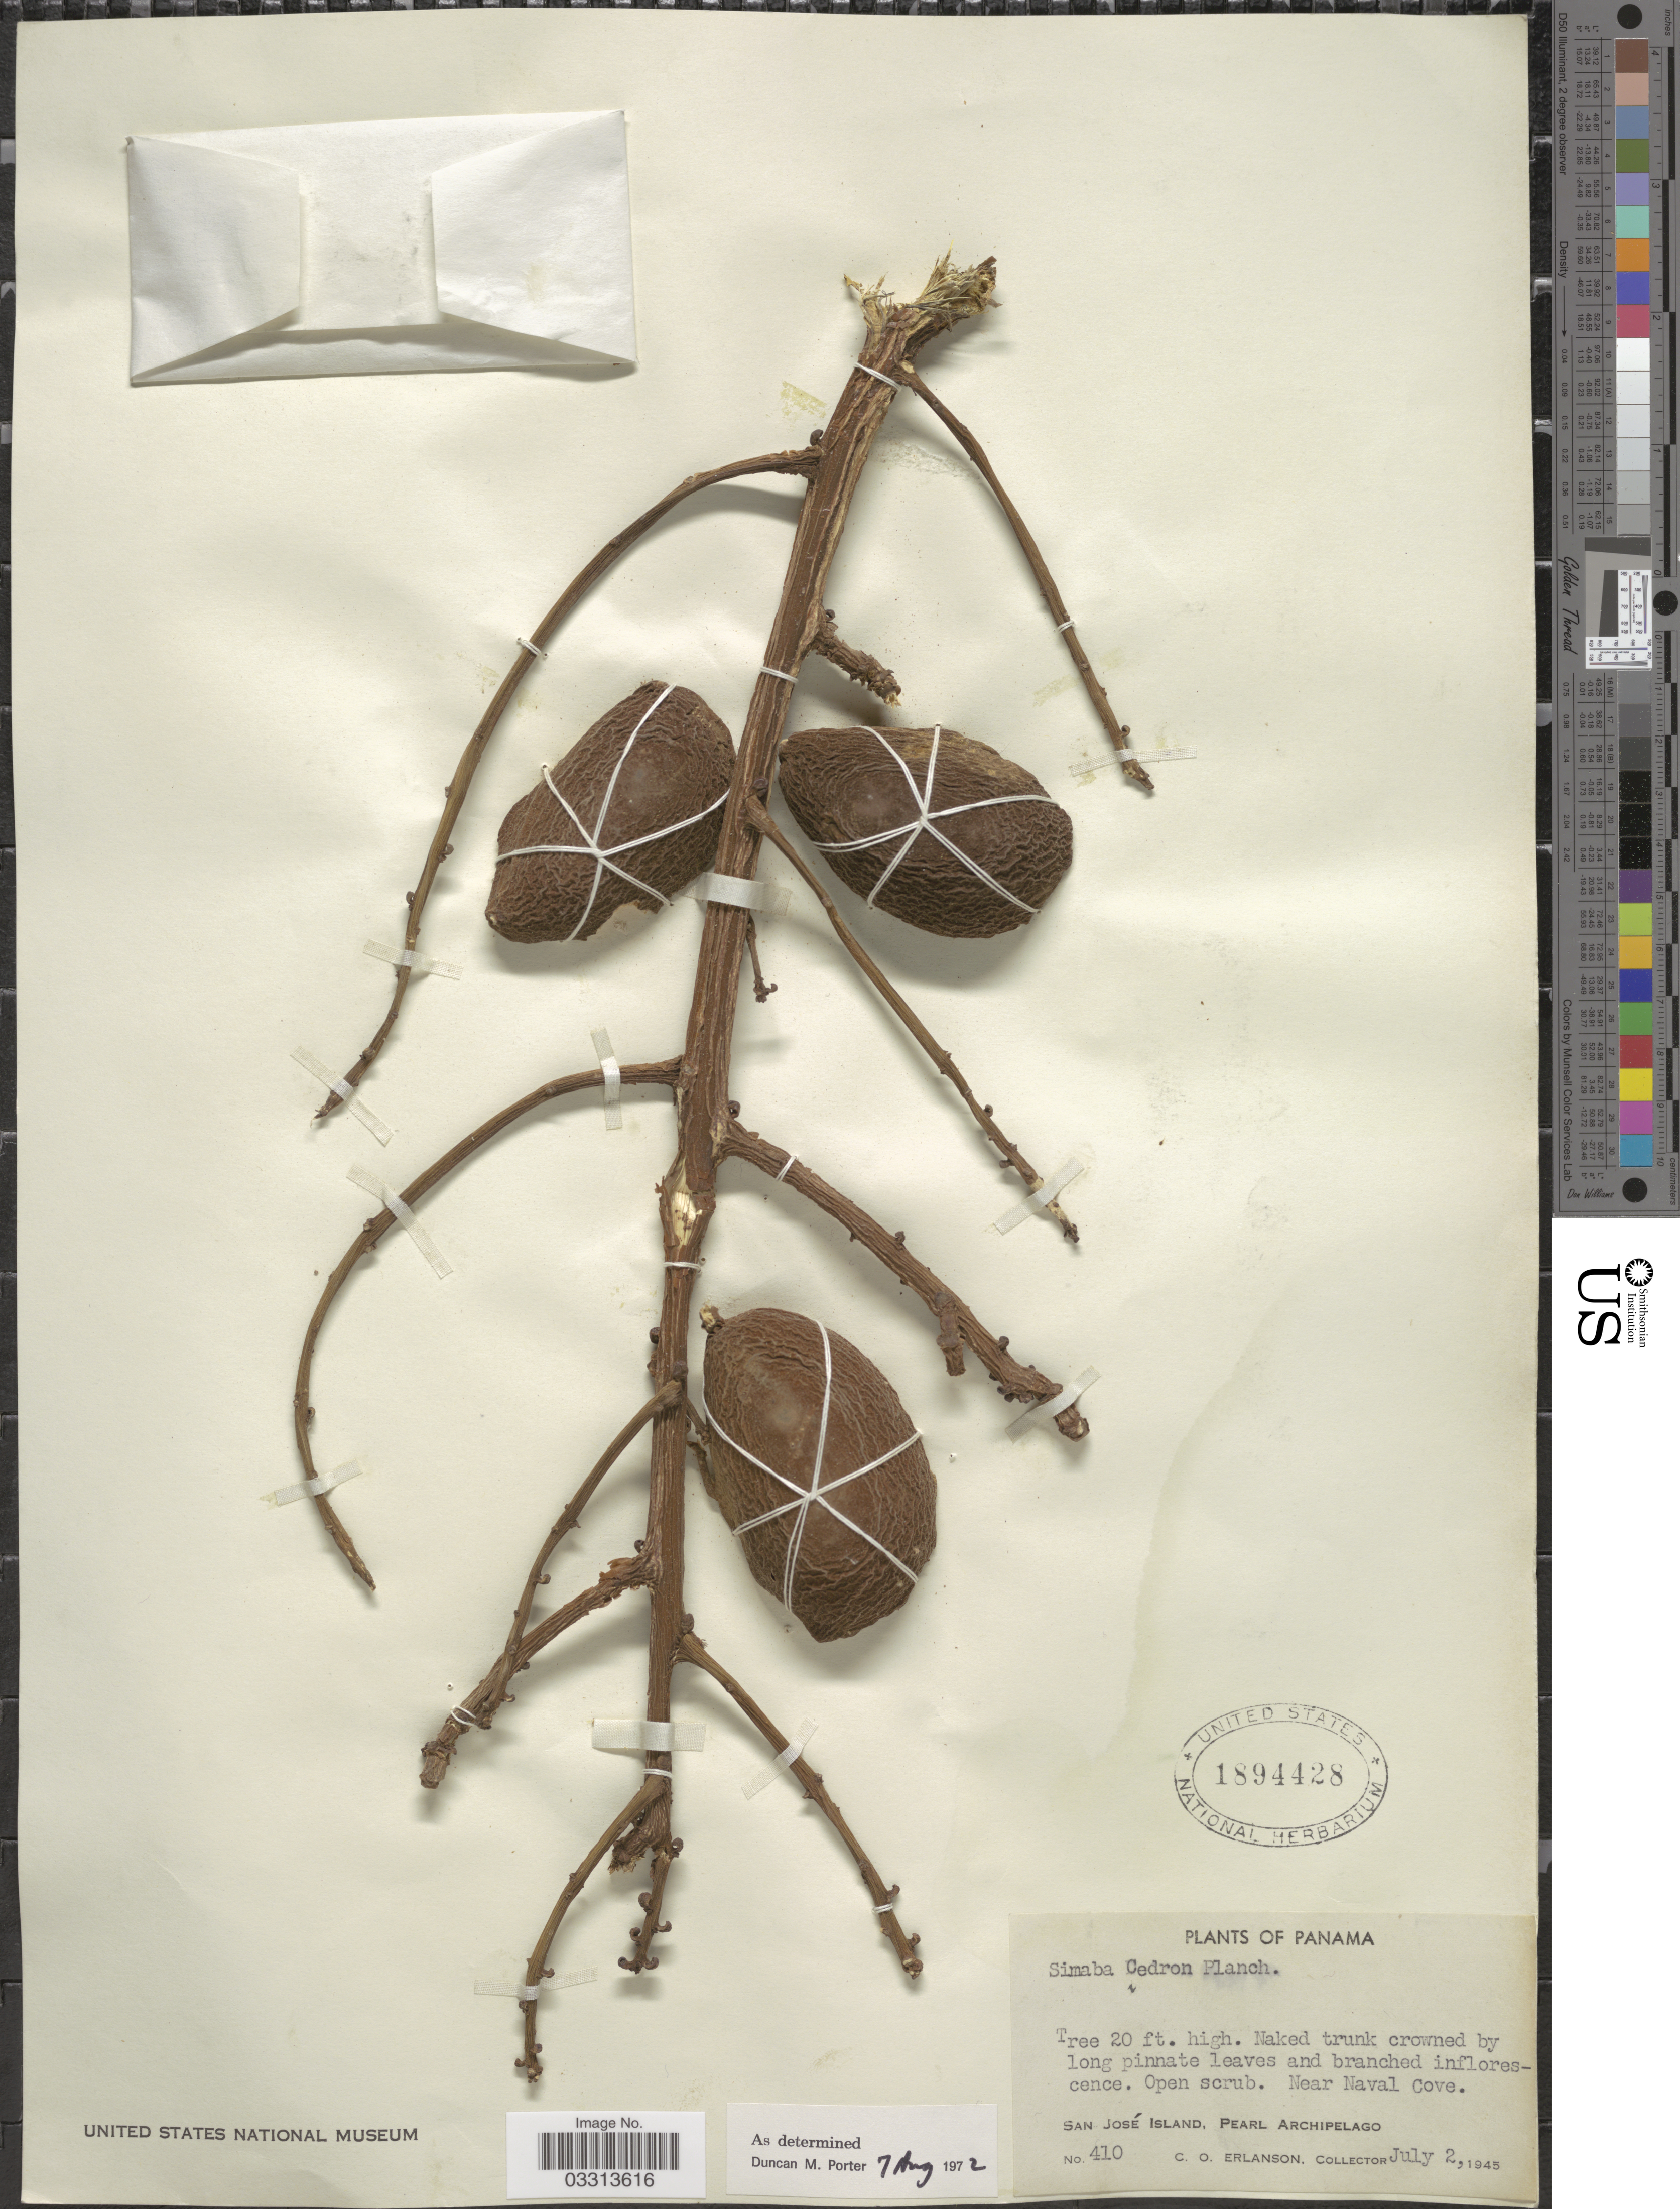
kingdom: Plantae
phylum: Tracheophyta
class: Magnoliopsida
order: Sapindales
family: Simaroubaceae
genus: Homalolepis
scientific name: Homalolepis cedron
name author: (Planch.) Devecchi & Pirani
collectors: C. O. Erlanson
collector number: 410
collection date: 1945-07-02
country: Panama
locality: Near Caval Cove, San José Island, Pearl Archipelago.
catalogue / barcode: US 1894428